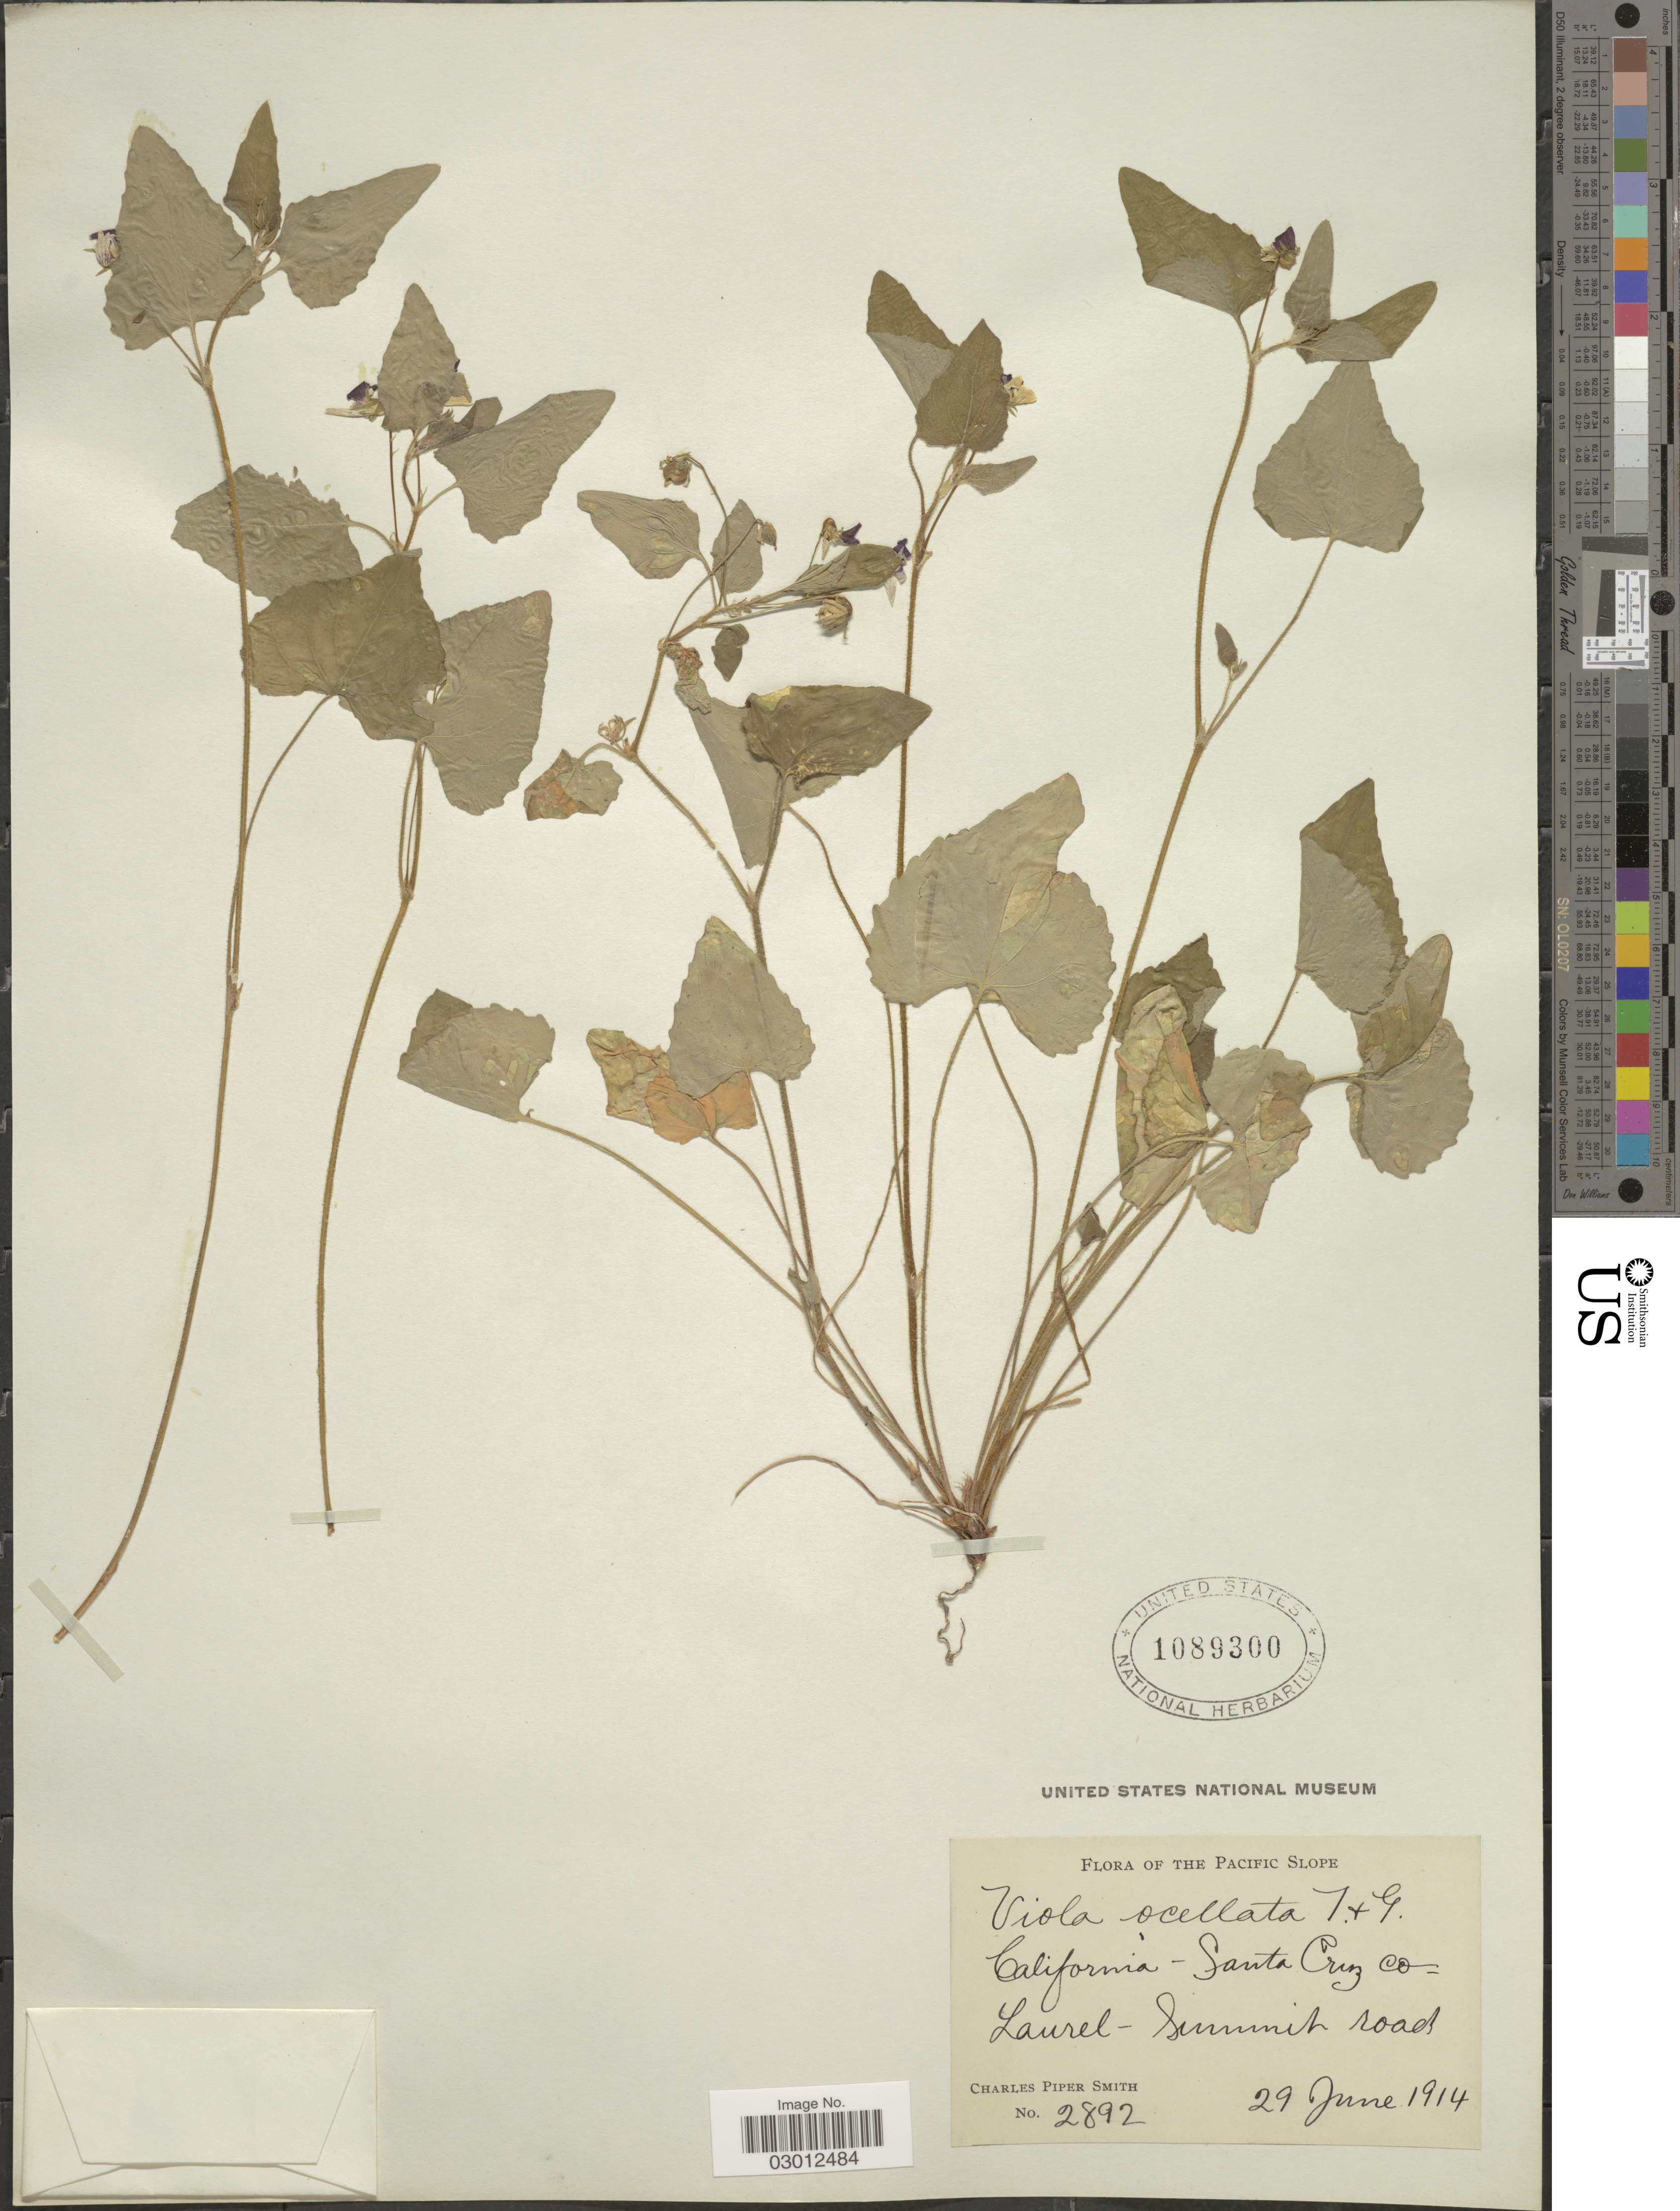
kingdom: Plantae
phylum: Tracheophyta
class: Magnoliopsida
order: Malpighiales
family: Violaceae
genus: Viola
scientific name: Viola ocellata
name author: Torr. & A. Gray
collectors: C. P. Smith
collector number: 2892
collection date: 1914-06-29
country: United States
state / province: California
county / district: Santa Cruz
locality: The Pacific Slope. Santa Cruz Co. Laurel. Summit road.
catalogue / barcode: US 1089300